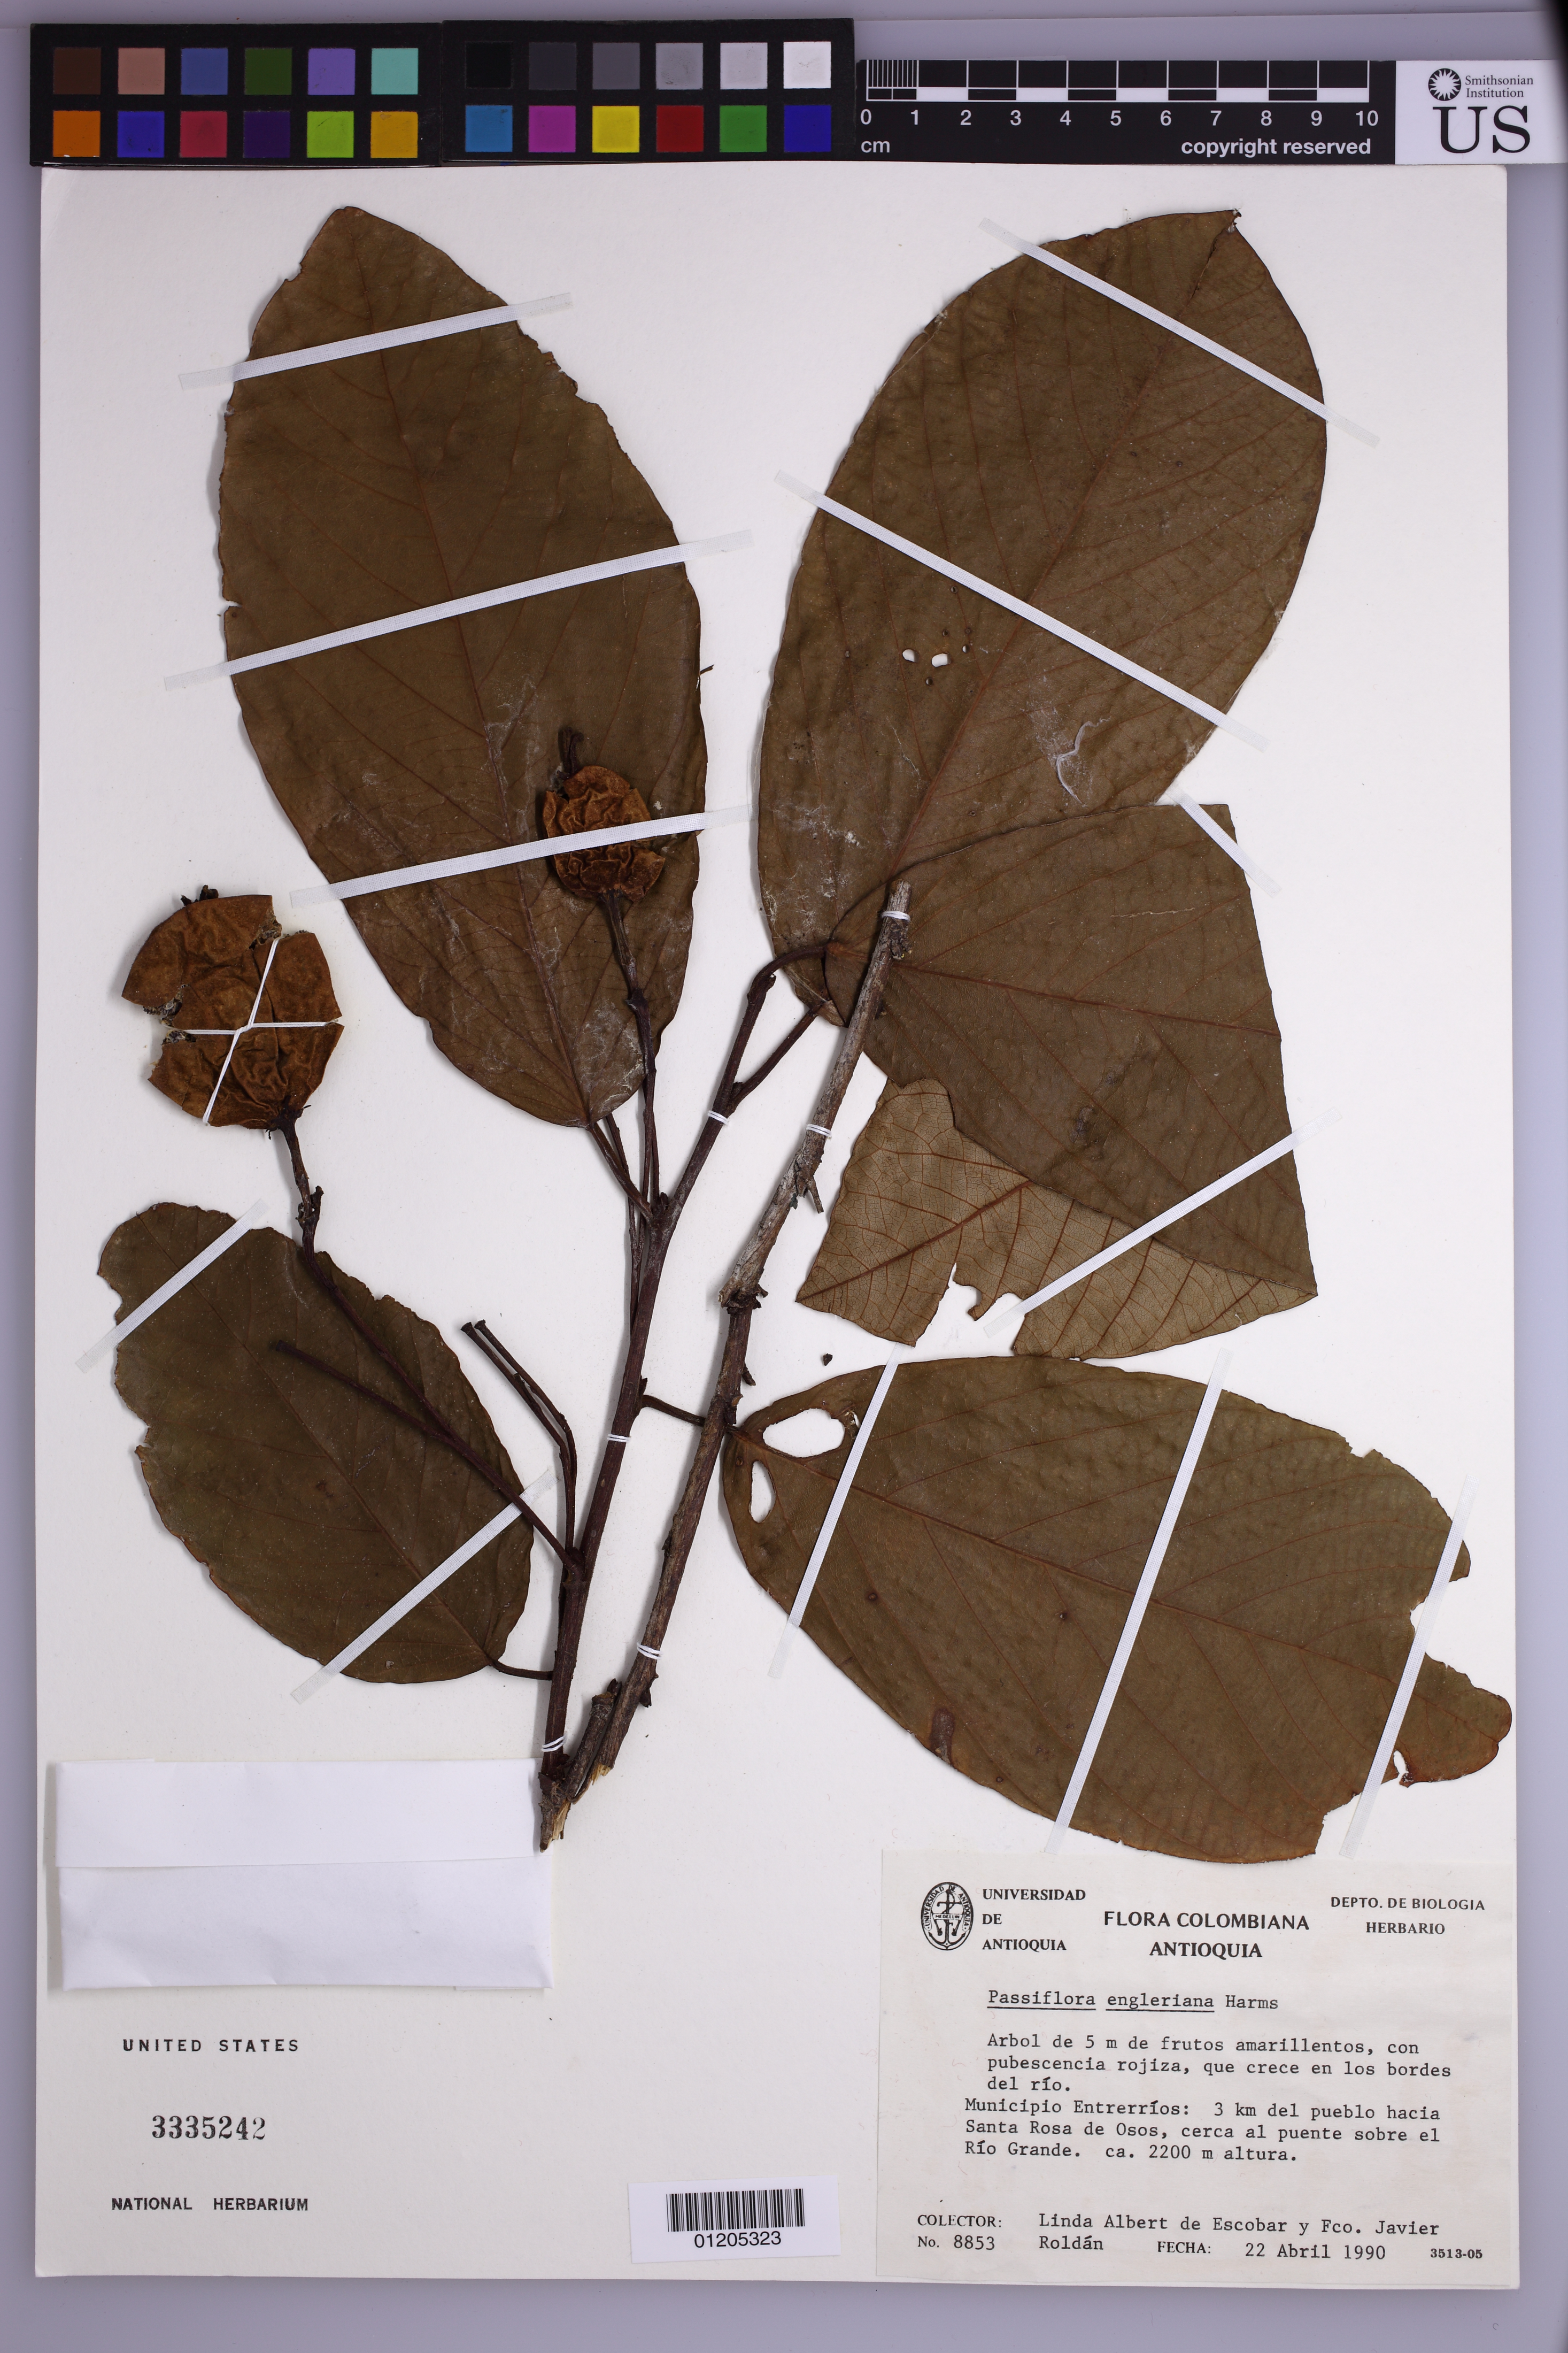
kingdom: Plantae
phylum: Tracheophyta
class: Magnoliopsida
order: Malpighiales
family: Passifloraceae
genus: Passiflora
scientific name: Passiflora engleriana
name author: Harms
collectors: L. K. de Escobar & F. J. Roldán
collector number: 8853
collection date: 1990-04-22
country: Colombia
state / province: Antioquia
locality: Muncipio Enterrfos: 3 km del pueblo hacia Santa Rosa de Osos, cerca al puente sobre el Rio Grande.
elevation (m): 2200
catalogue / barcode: US 3335242